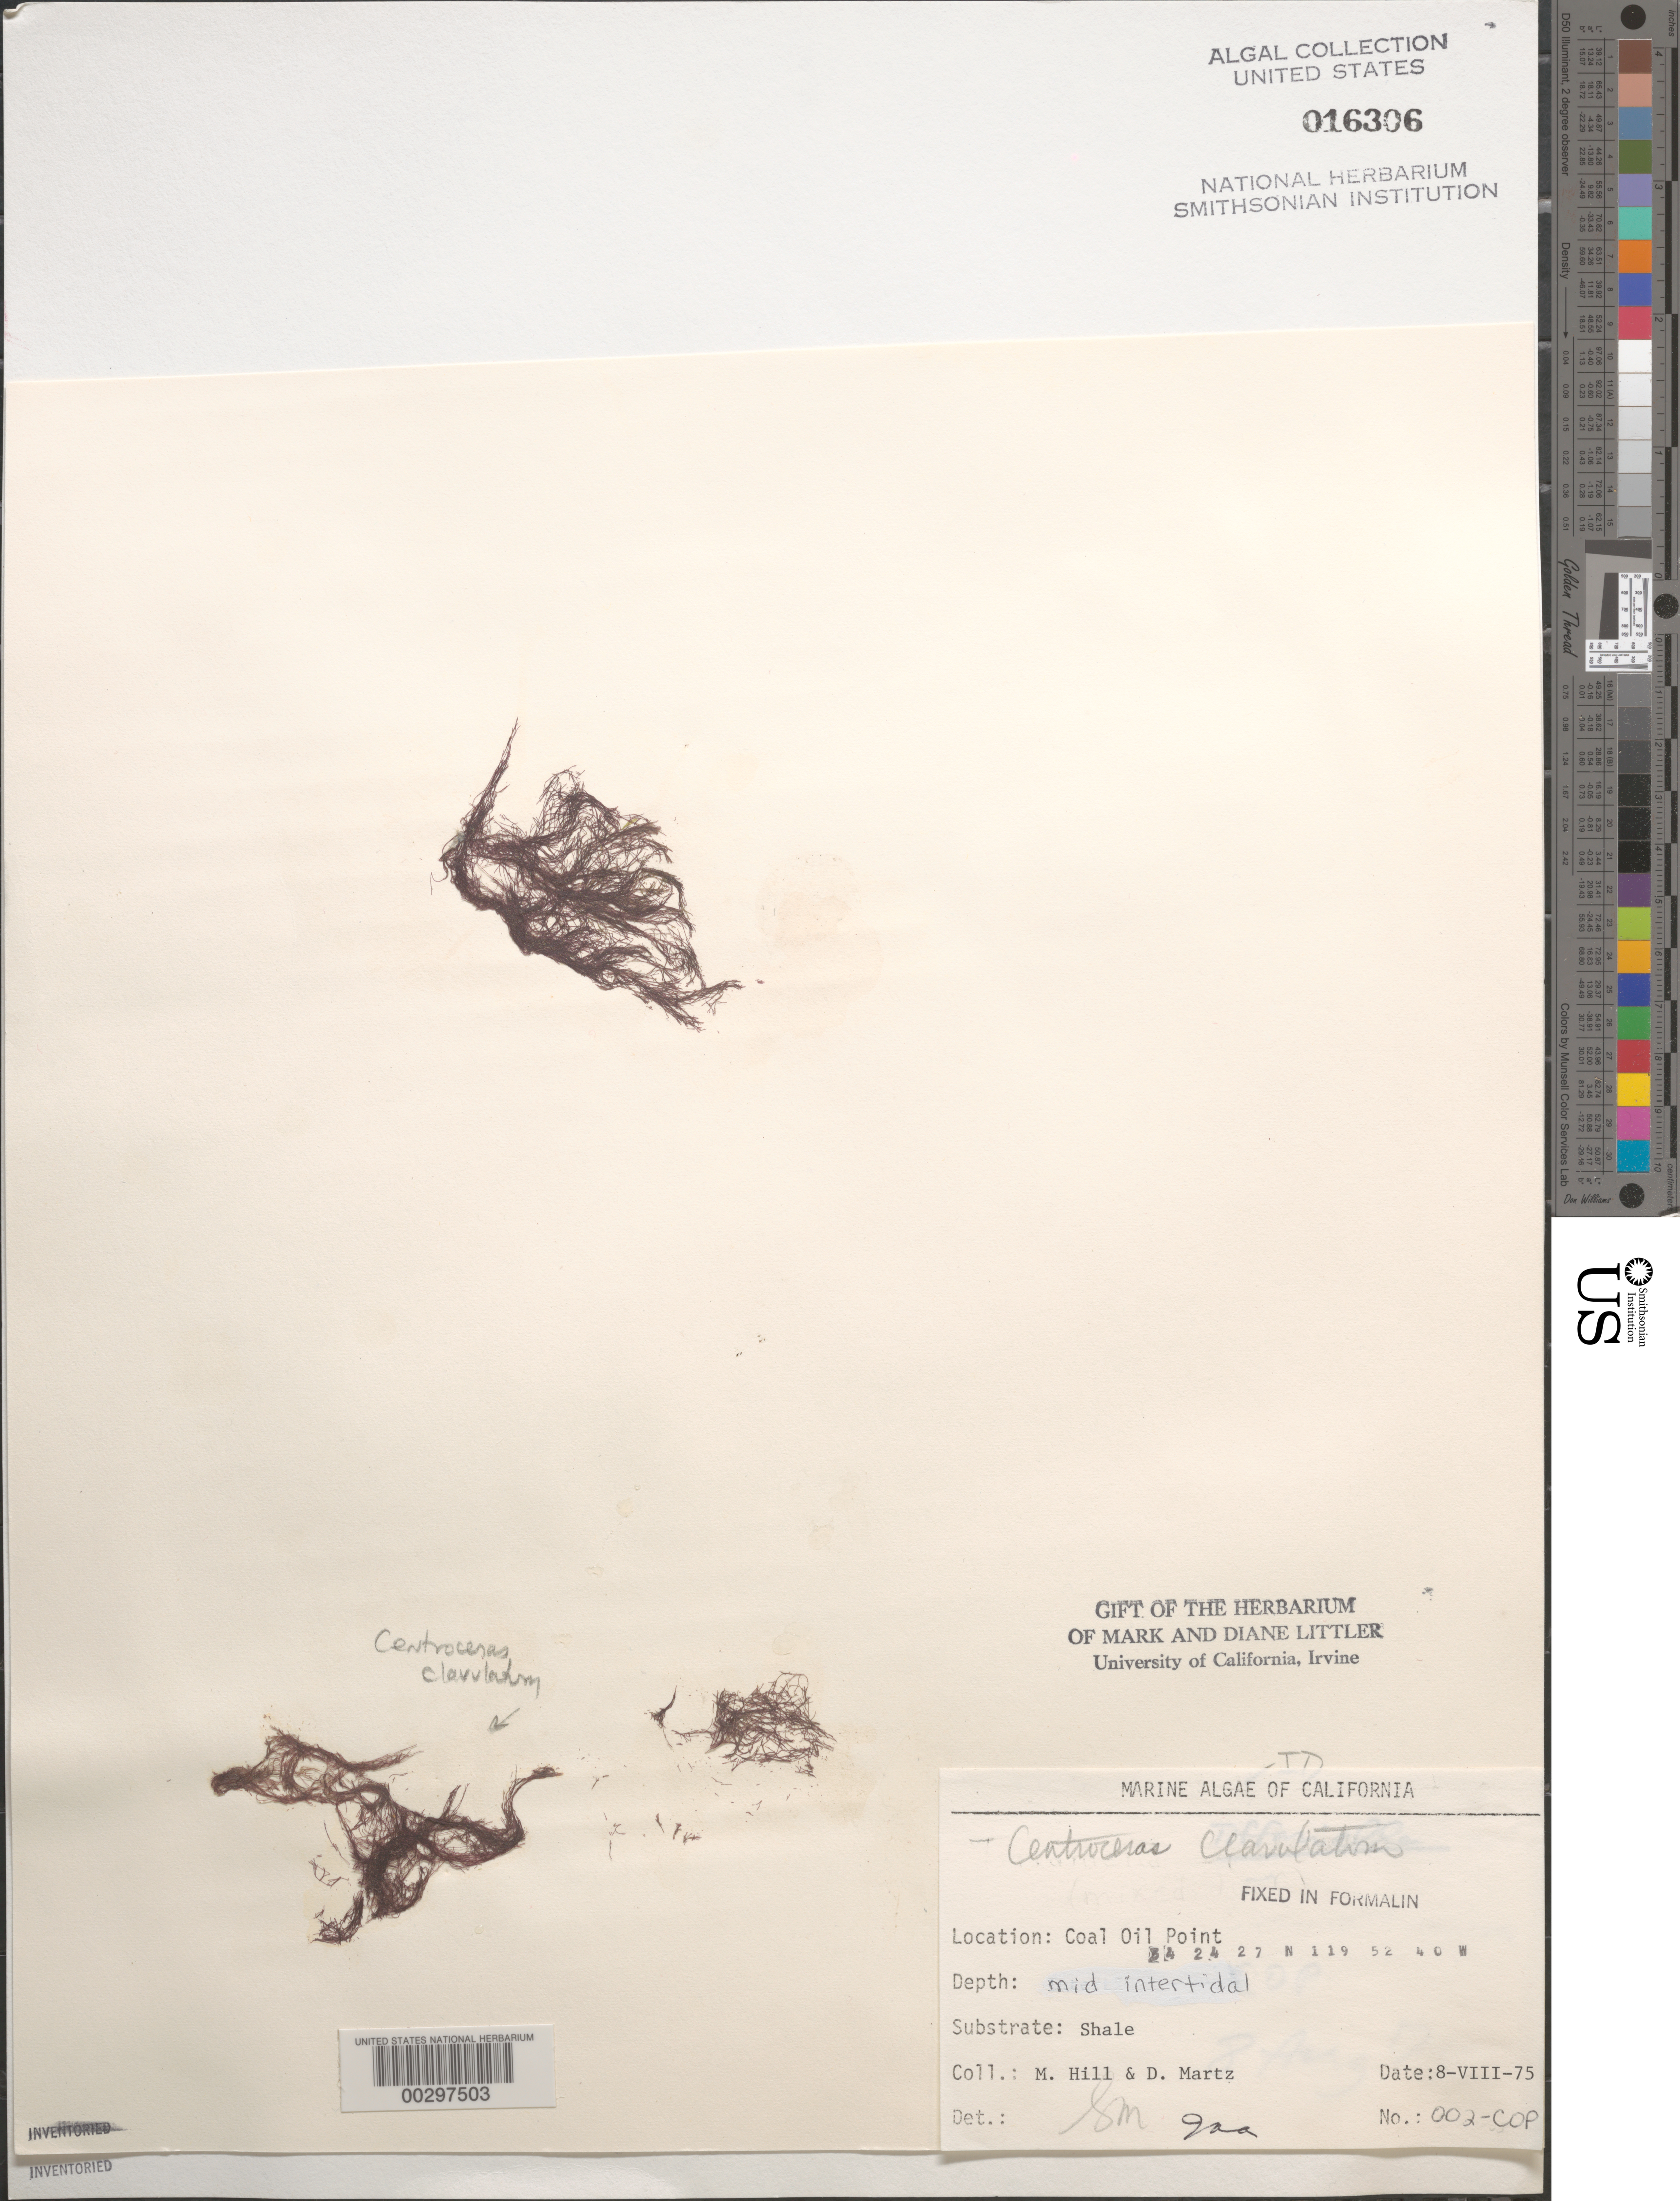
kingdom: Plantae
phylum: Rhodophyta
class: Florideophyceae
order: Ceramiales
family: Ceramiaceae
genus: Centroceras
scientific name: Centroceras clavulatum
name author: (C. Agardh) Mont.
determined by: Murray, S. N.; Abbott, I. A.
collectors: M. Hill & D. Martz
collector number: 002-cop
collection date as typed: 08 Aug 1975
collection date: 1975-08-08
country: United States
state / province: California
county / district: Santa Barbara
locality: Coal Oil Point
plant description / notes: BLM-SOCALBIGHT Rocky Intertidal Survey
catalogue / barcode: US 16306